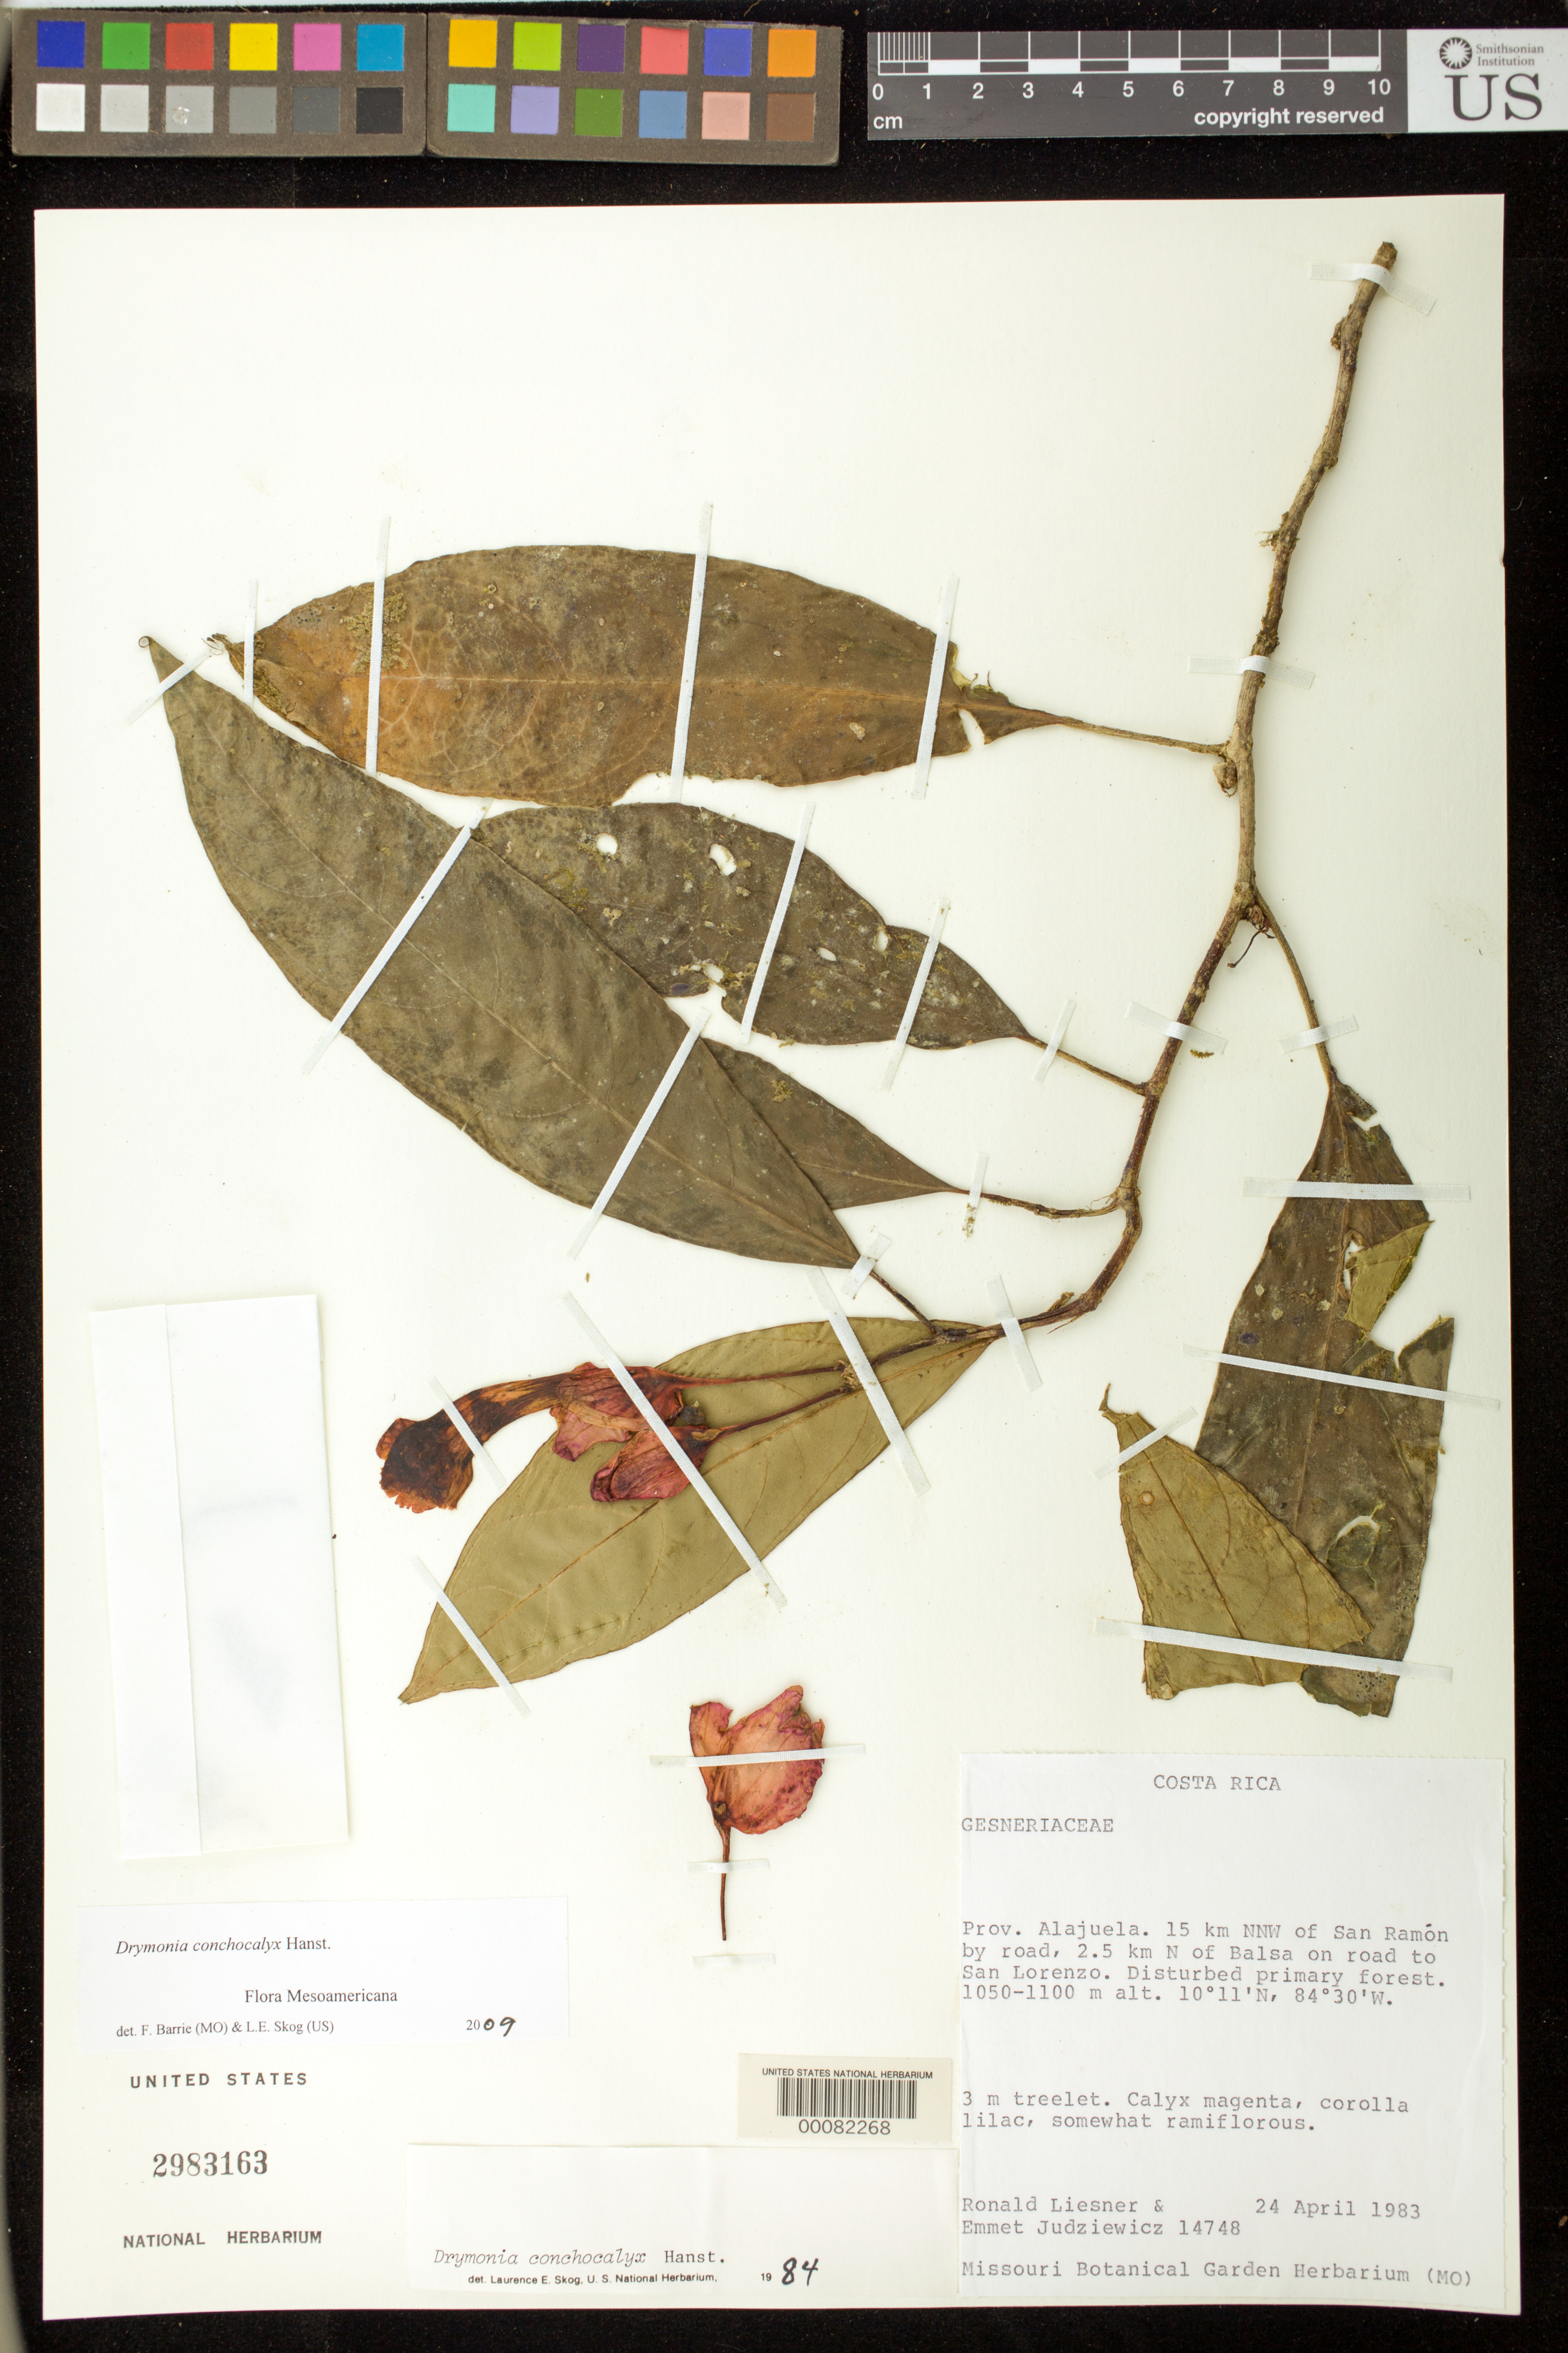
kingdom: Plantae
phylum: Tracheophyta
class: Magnoliopsida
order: Lamiales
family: Gesneriaceae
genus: Drymonia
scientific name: Drymonia conchocalyx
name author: Hanst.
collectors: R. L. Liesner & E. J. Judziewicz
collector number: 14748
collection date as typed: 24 Apr 1983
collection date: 1983-04-24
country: Costa Rica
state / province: Alajuela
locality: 15 km NNW of San Ramon by road, 2.5 km N of Balsa on road to San Lorenzo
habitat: Disturbed primary forest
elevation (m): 1050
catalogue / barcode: US 2983163